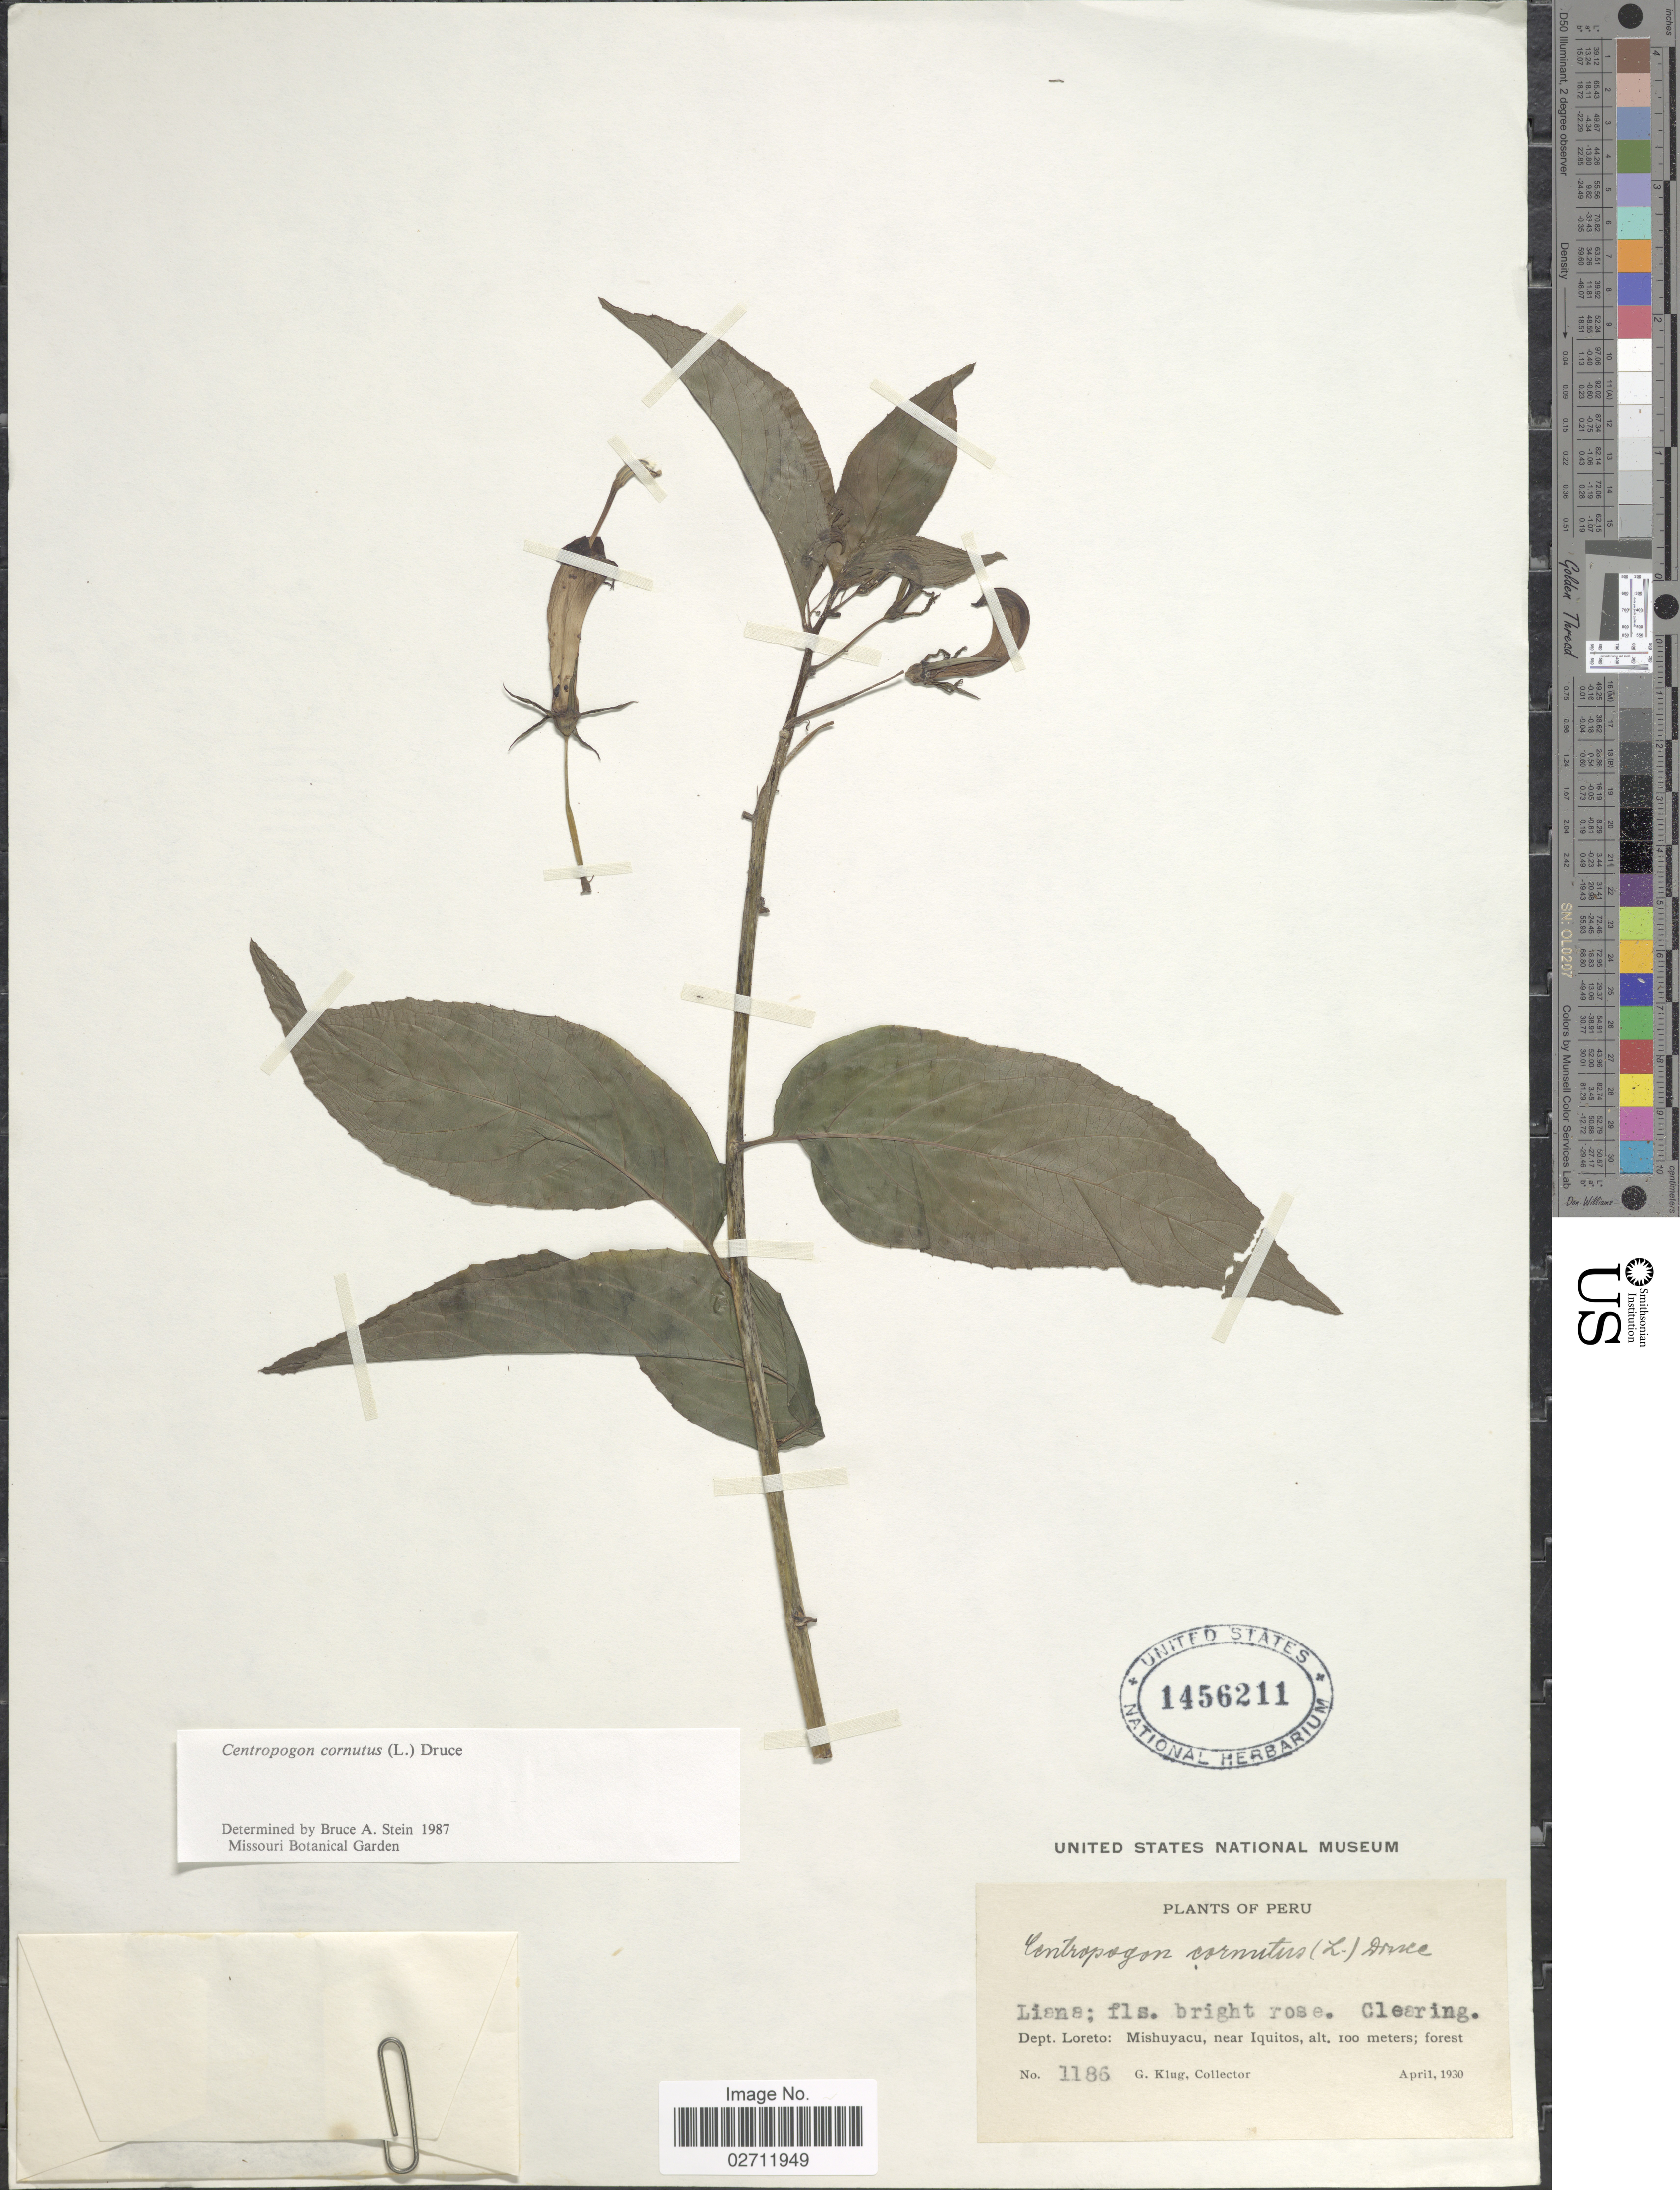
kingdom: Plantae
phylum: Tracheophyta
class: Magnoliopsida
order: Asterales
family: Campanulaceae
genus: Centropogon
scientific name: Centropogon cornutus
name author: (L.) Druce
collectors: G. Klug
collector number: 1186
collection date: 1930-04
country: Peru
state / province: Loreto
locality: Mishuyacu, near Iquitos.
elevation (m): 100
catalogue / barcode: US 1456211